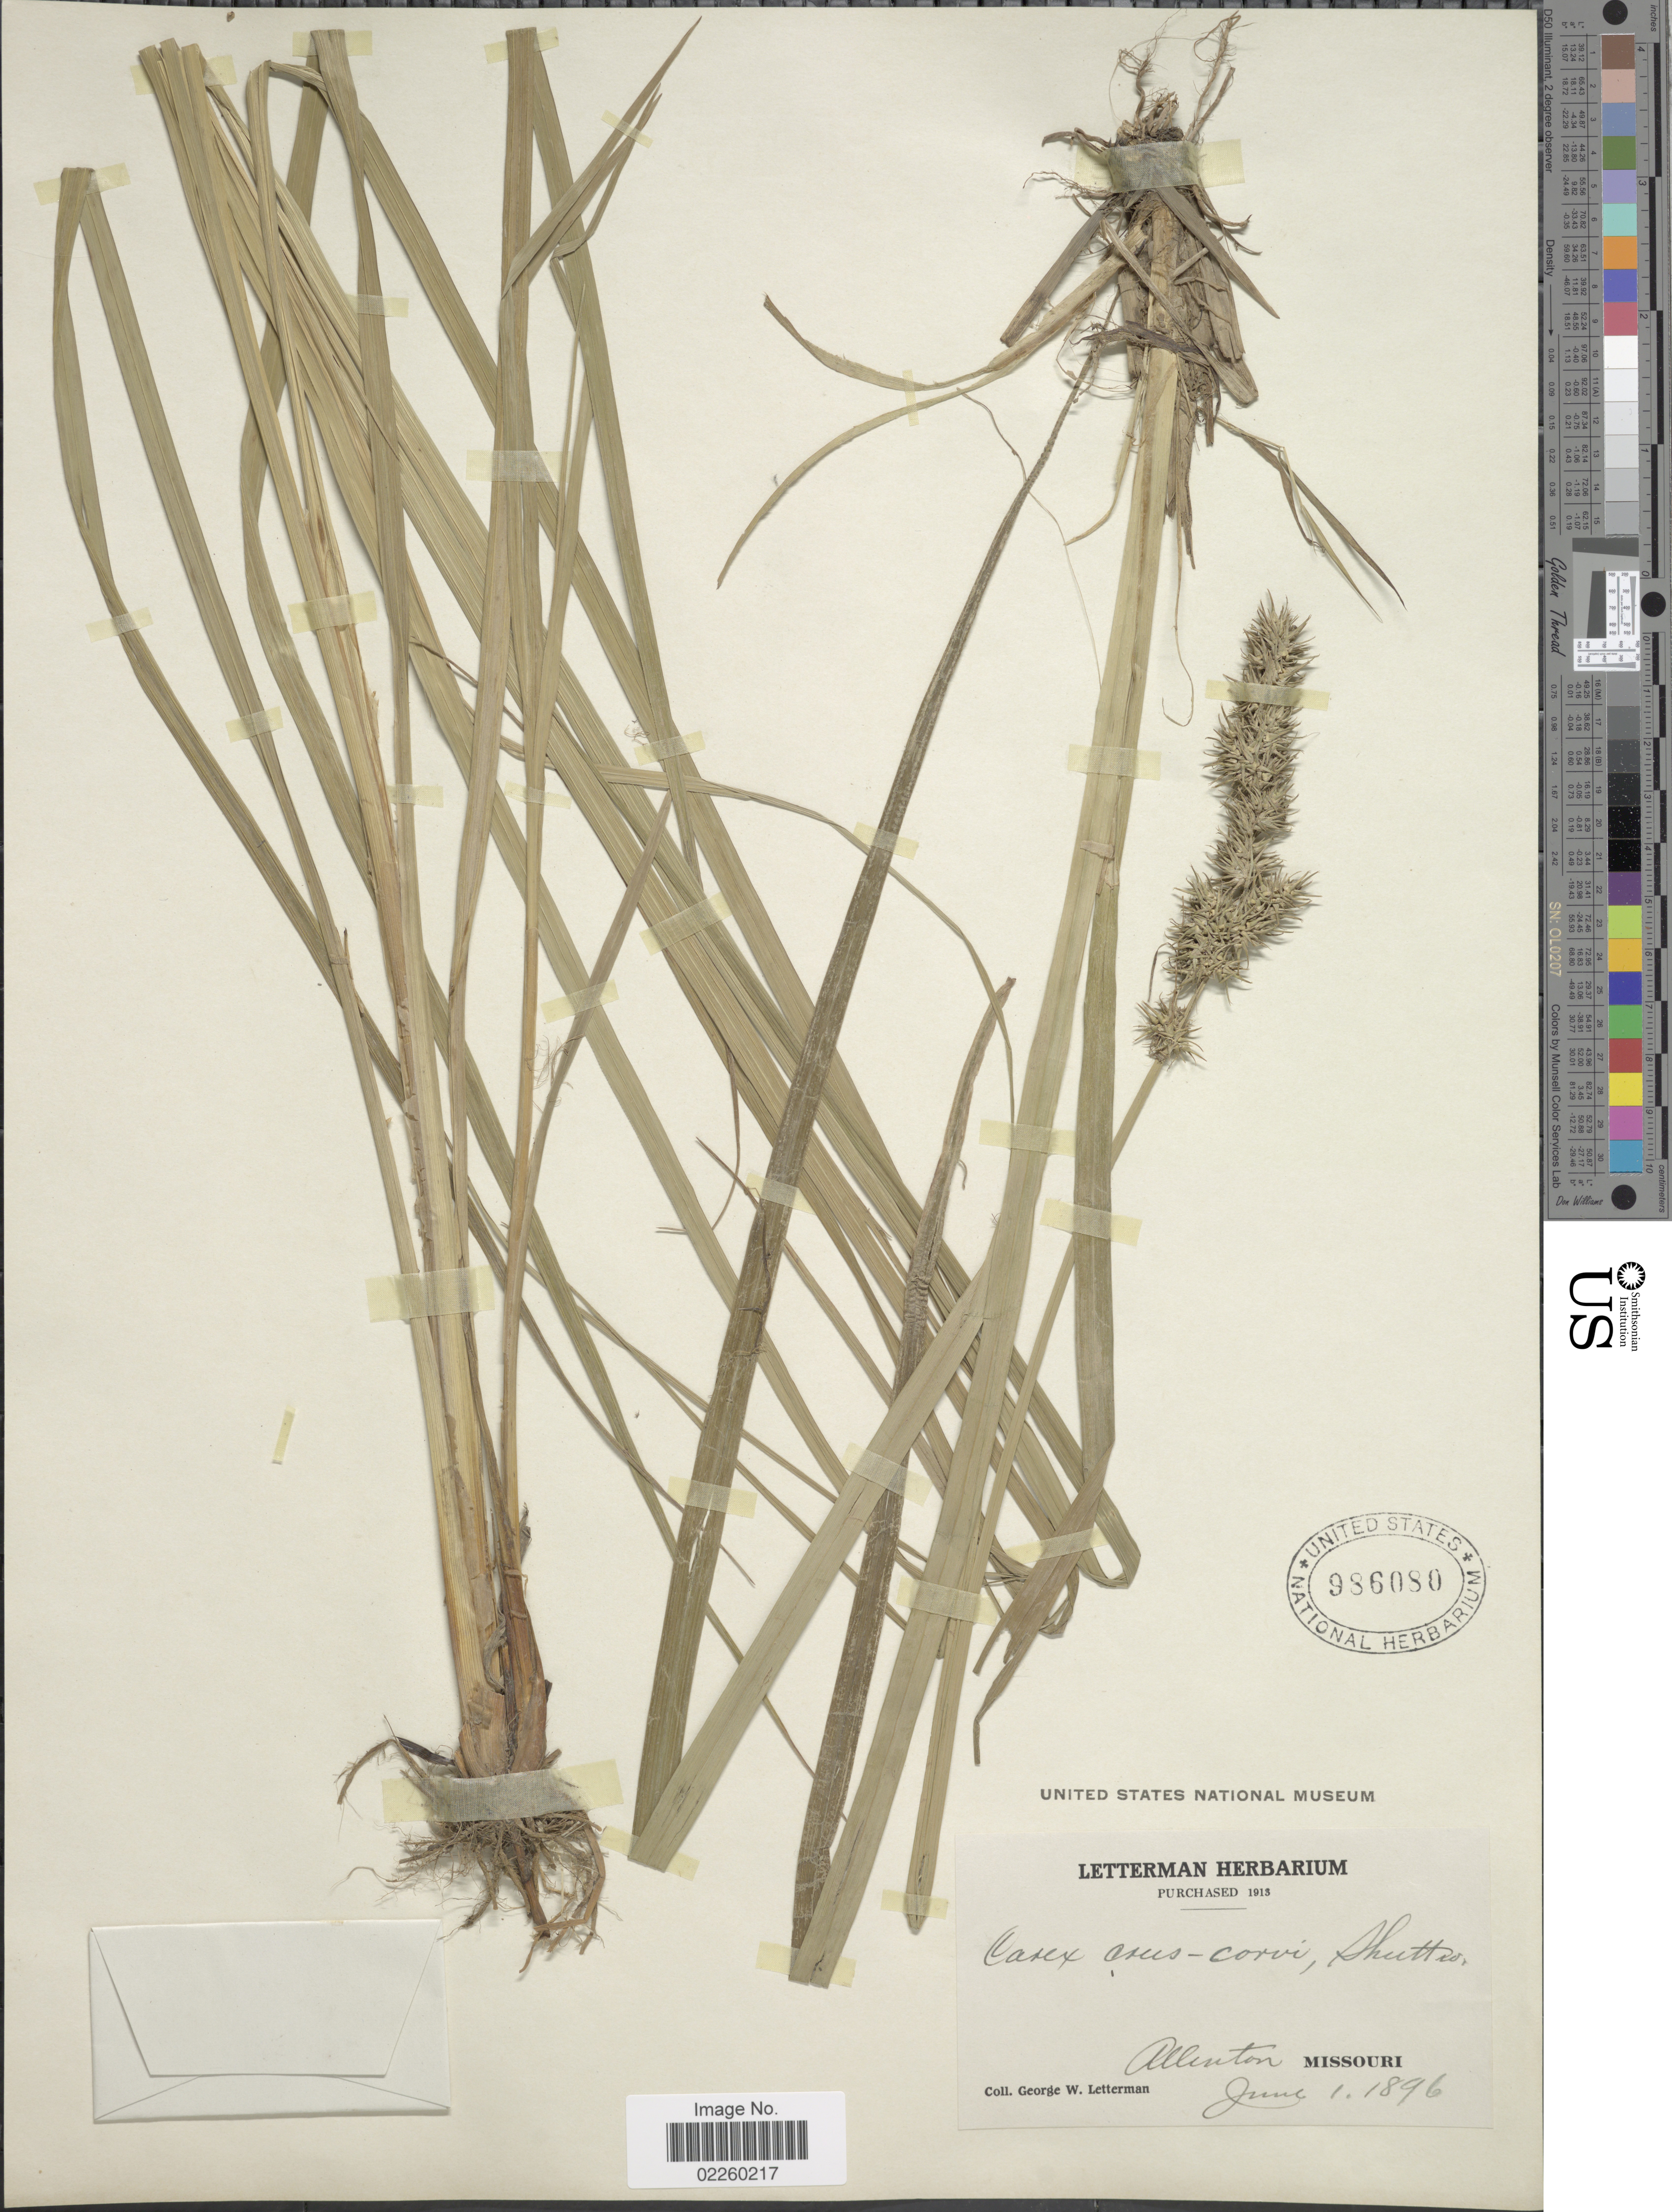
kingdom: Plantae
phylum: Tracheophyta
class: Liliopsida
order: Poales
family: Cyperaceae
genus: Carex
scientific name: Carex crus-corvi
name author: Shuttlew. ex Kunze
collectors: G. W. Letterman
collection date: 1896-06-01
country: United States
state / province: Missouri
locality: Allenton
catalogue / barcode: US 986080